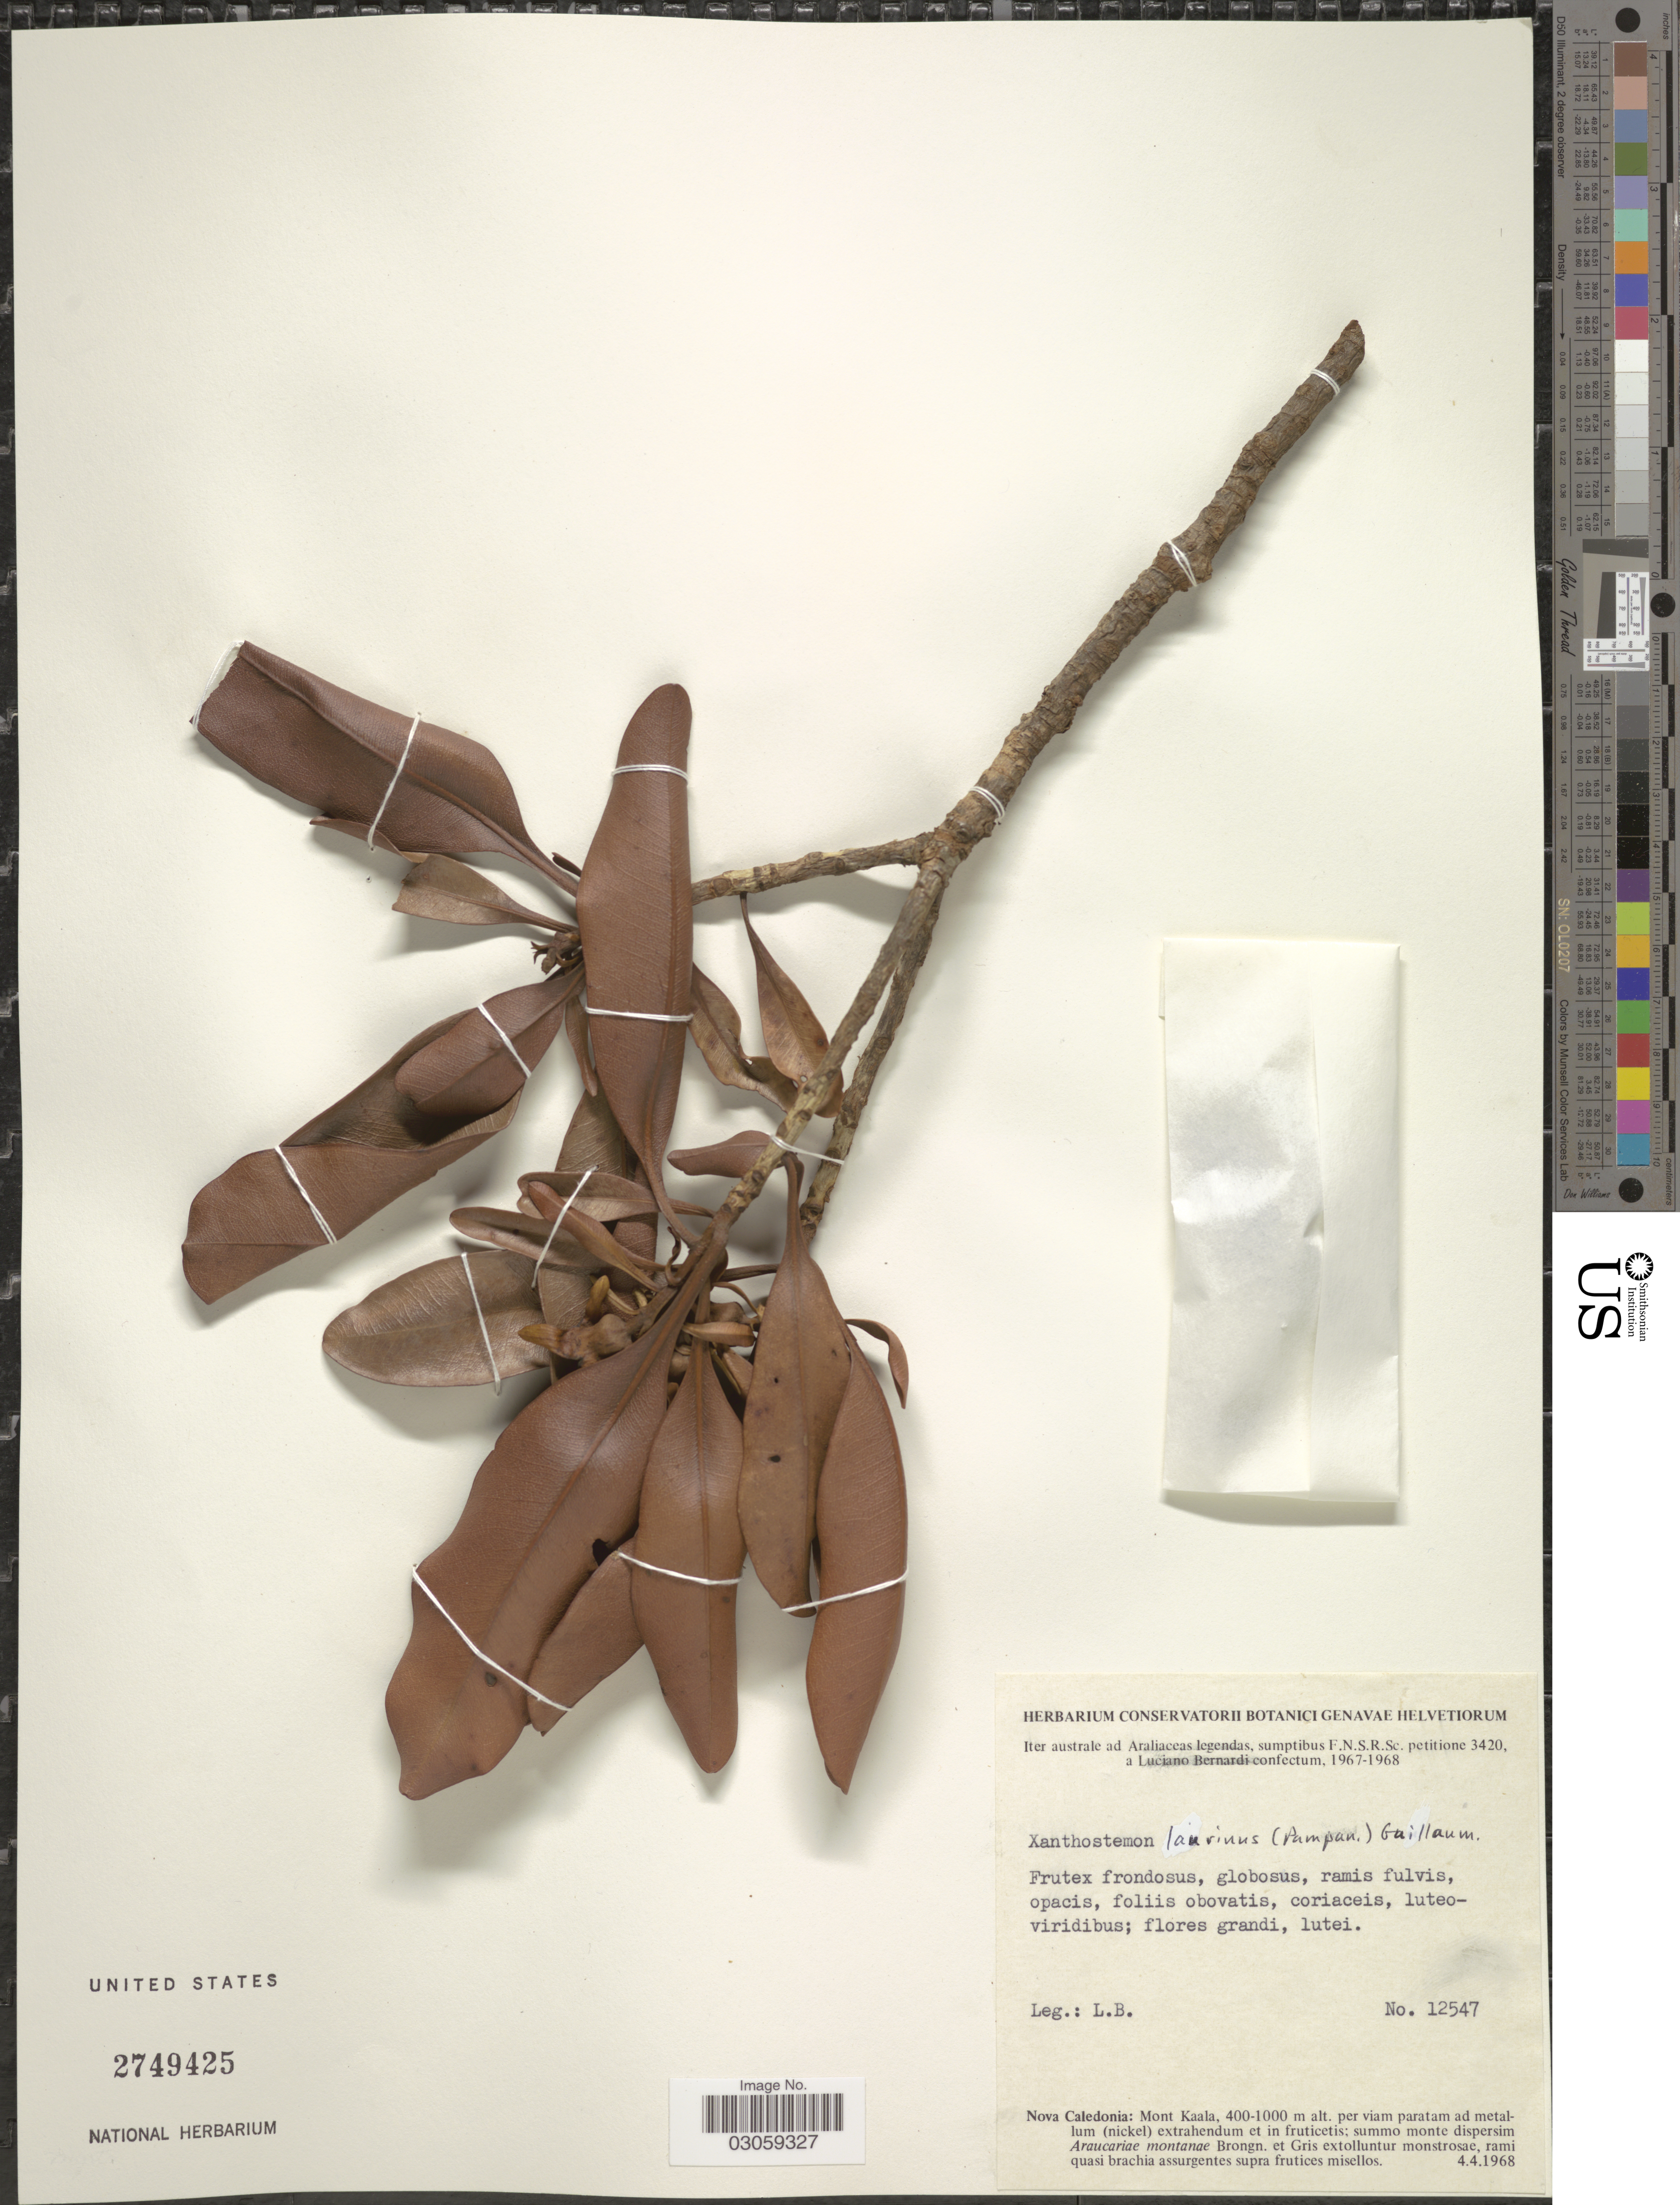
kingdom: Plantae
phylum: Tracheophyta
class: Magnoliopsida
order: Myrtales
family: Myrtaceae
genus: Xanthostemon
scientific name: Xanthostemon laurinus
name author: (Pamp.) Guillaumin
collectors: L. Bernardi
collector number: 12547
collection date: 1968-04-04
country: New Caledonia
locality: Nova Caledonia: Mont Kaala.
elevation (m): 400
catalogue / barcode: US 2749425